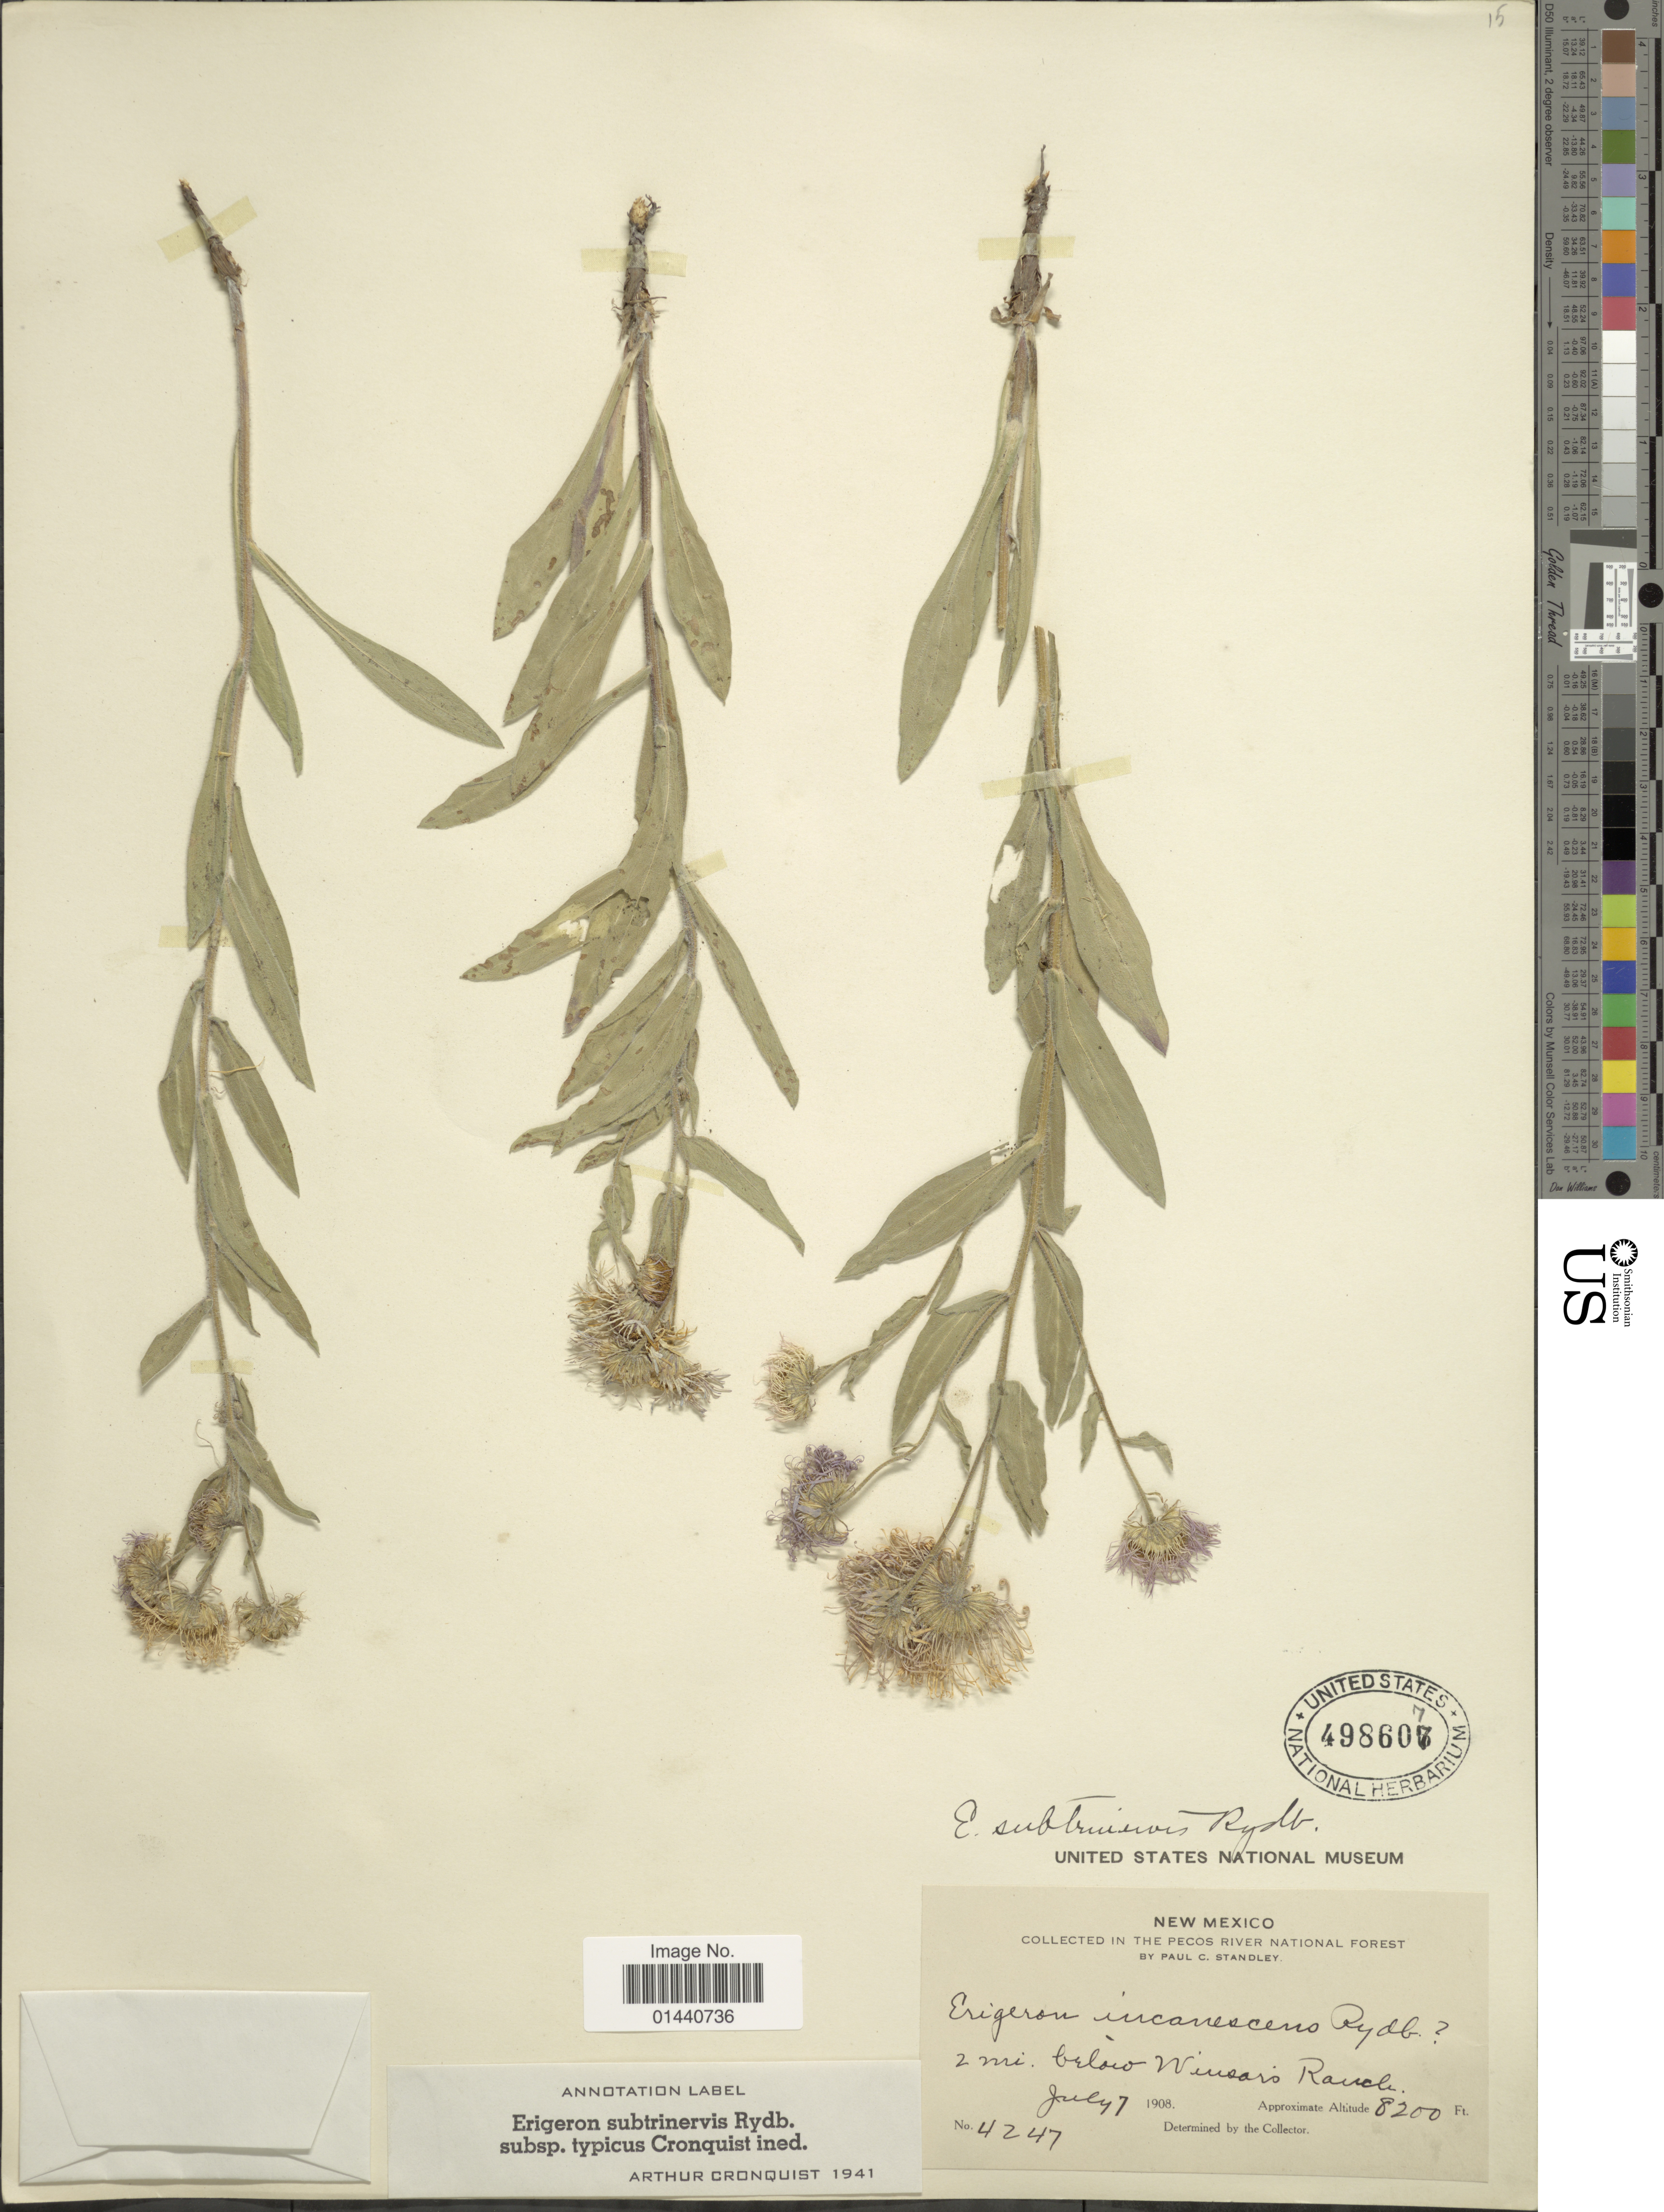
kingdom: Plantae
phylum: Tracheophyta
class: Magnoliopsida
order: Asterales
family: Asteraceae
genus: Erigeron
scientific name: Erigeron subtrinervis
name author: Rydb. ex Porter & Britton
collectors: P. C. Standley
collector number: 4247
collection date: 1908-08-07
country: United States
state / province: New Mexico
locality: In the Pecos River National Forest. 2 mi. below Winsor's Ranch.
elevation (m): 2499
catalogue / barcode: US 498607